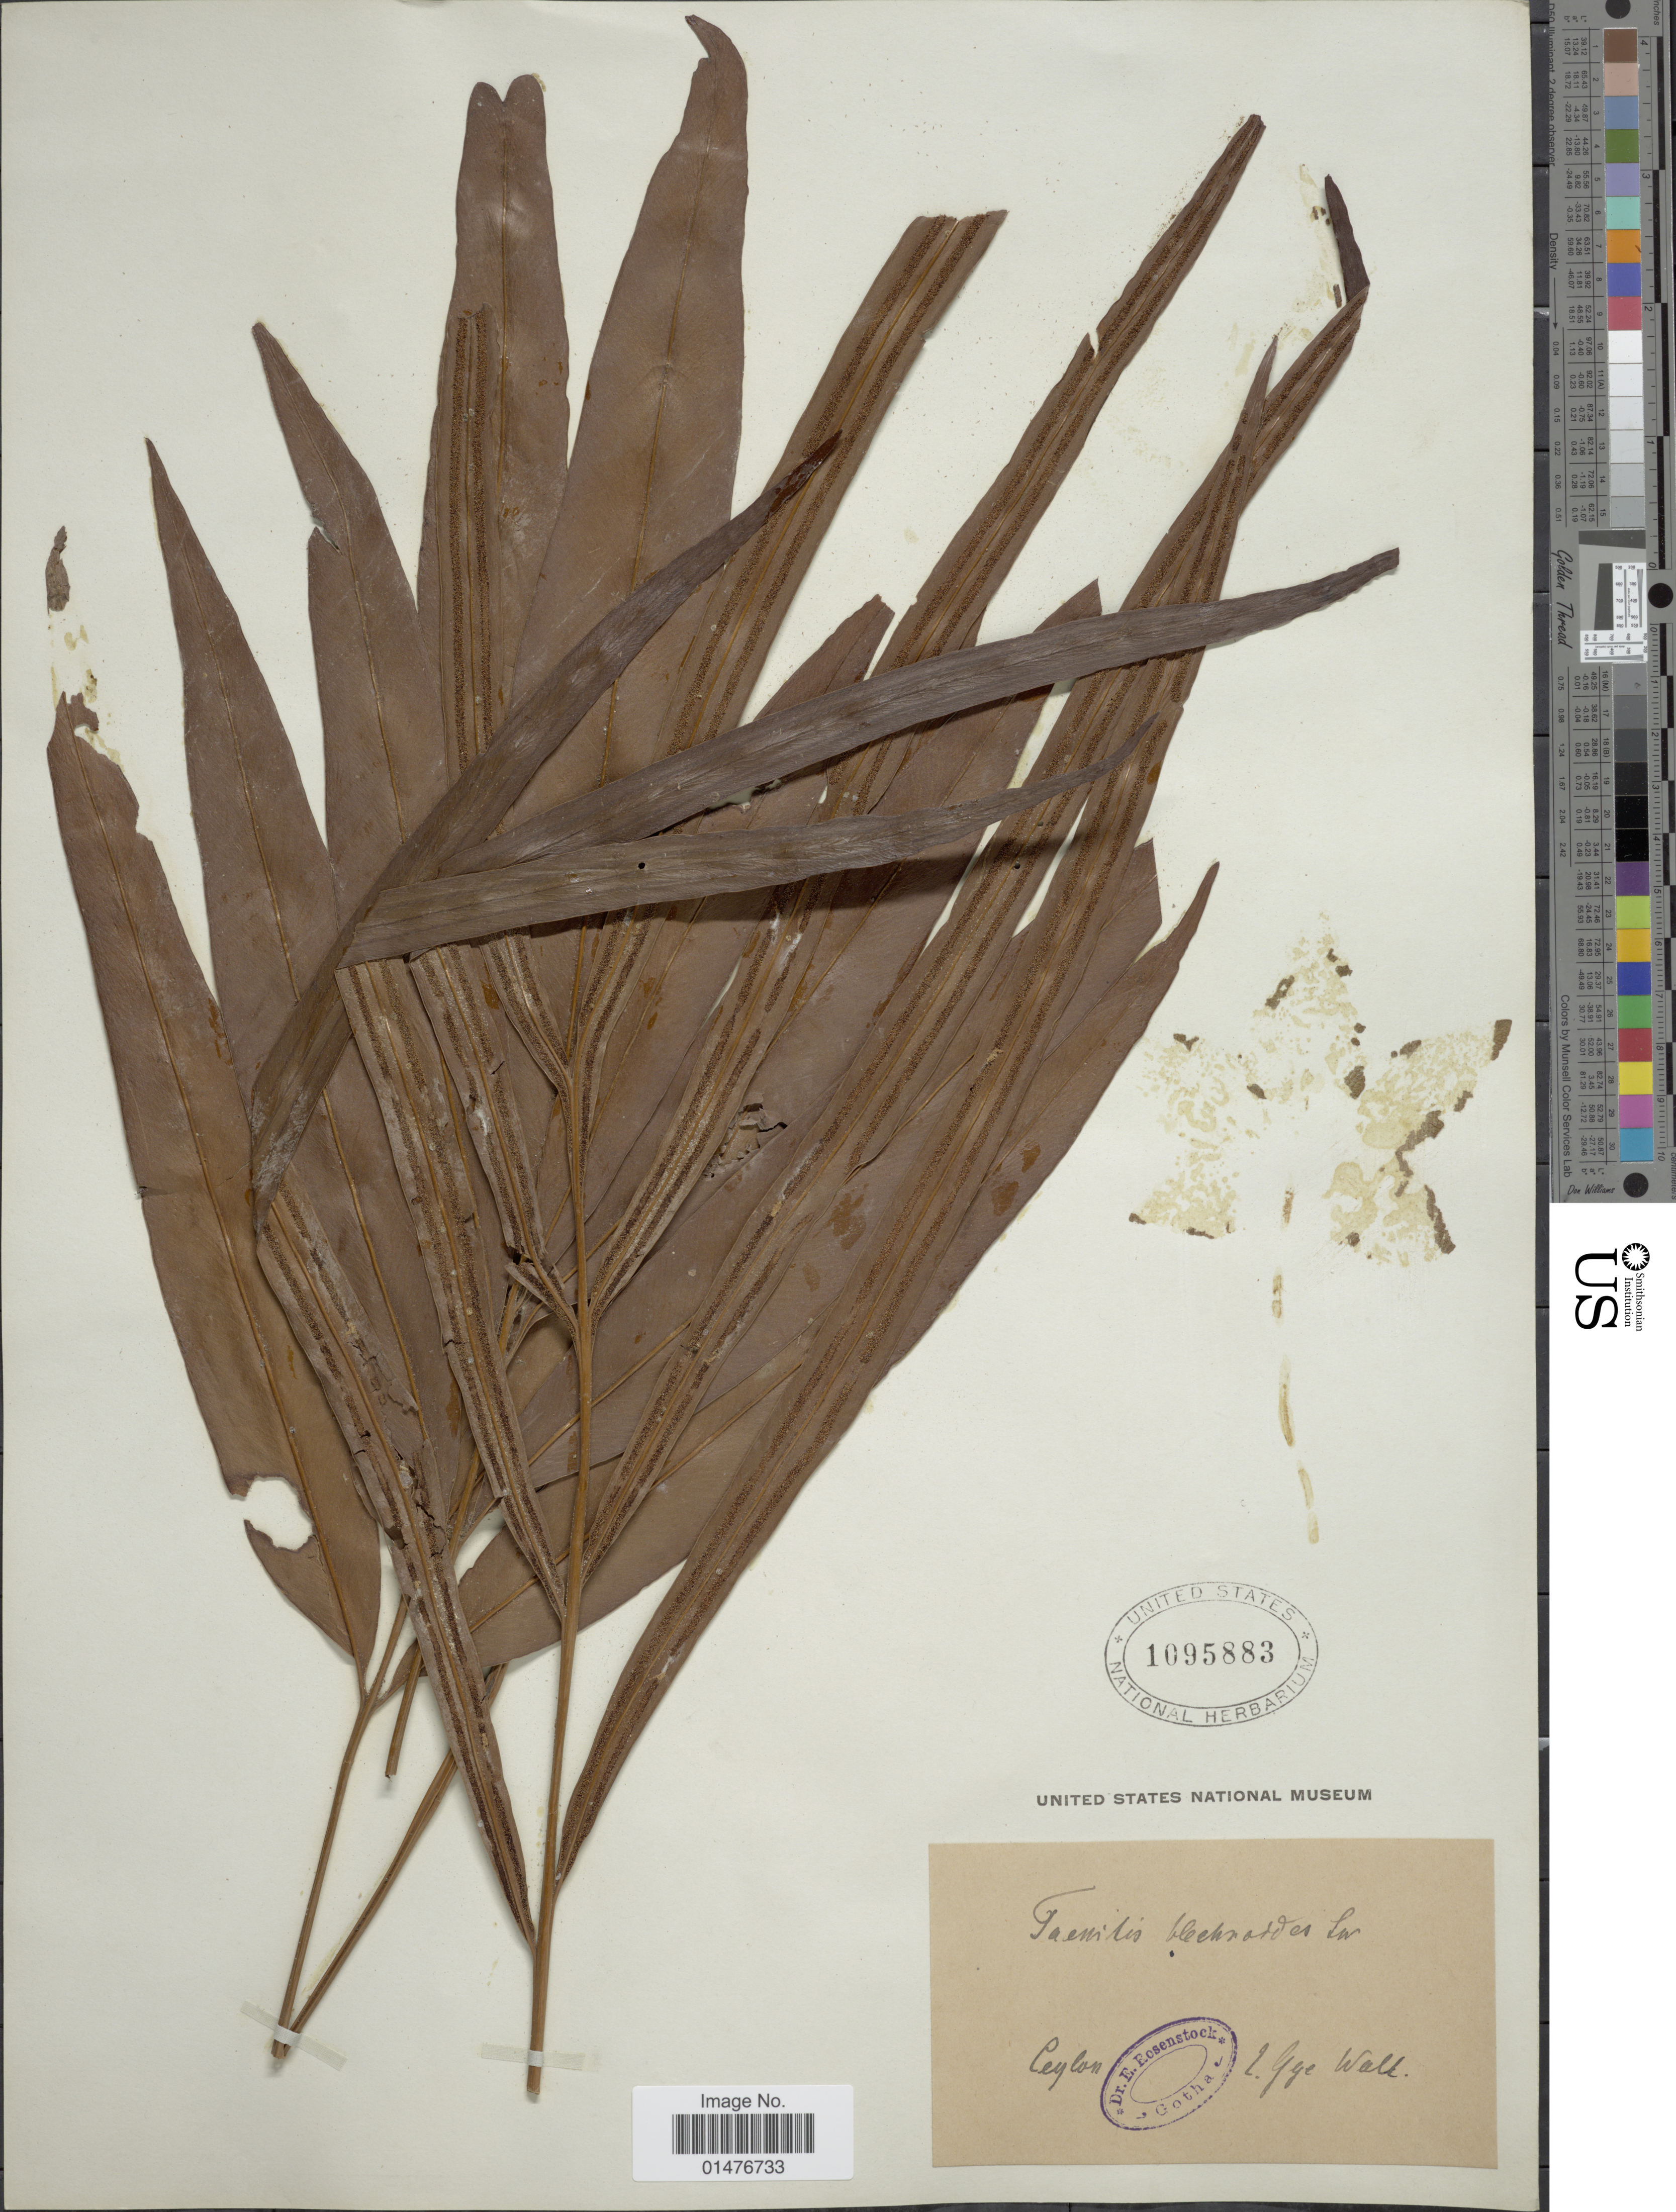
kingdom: Plantae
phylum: Tracheophyta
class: Polypodiopsida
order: Polypodiales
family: Pteridaceae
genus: Taenitis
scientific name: Taenitis blechnoides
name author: (Willd.) Sw.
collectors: G. Wall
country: Sri Lanka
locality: Ceylon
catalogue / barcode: US 1095883